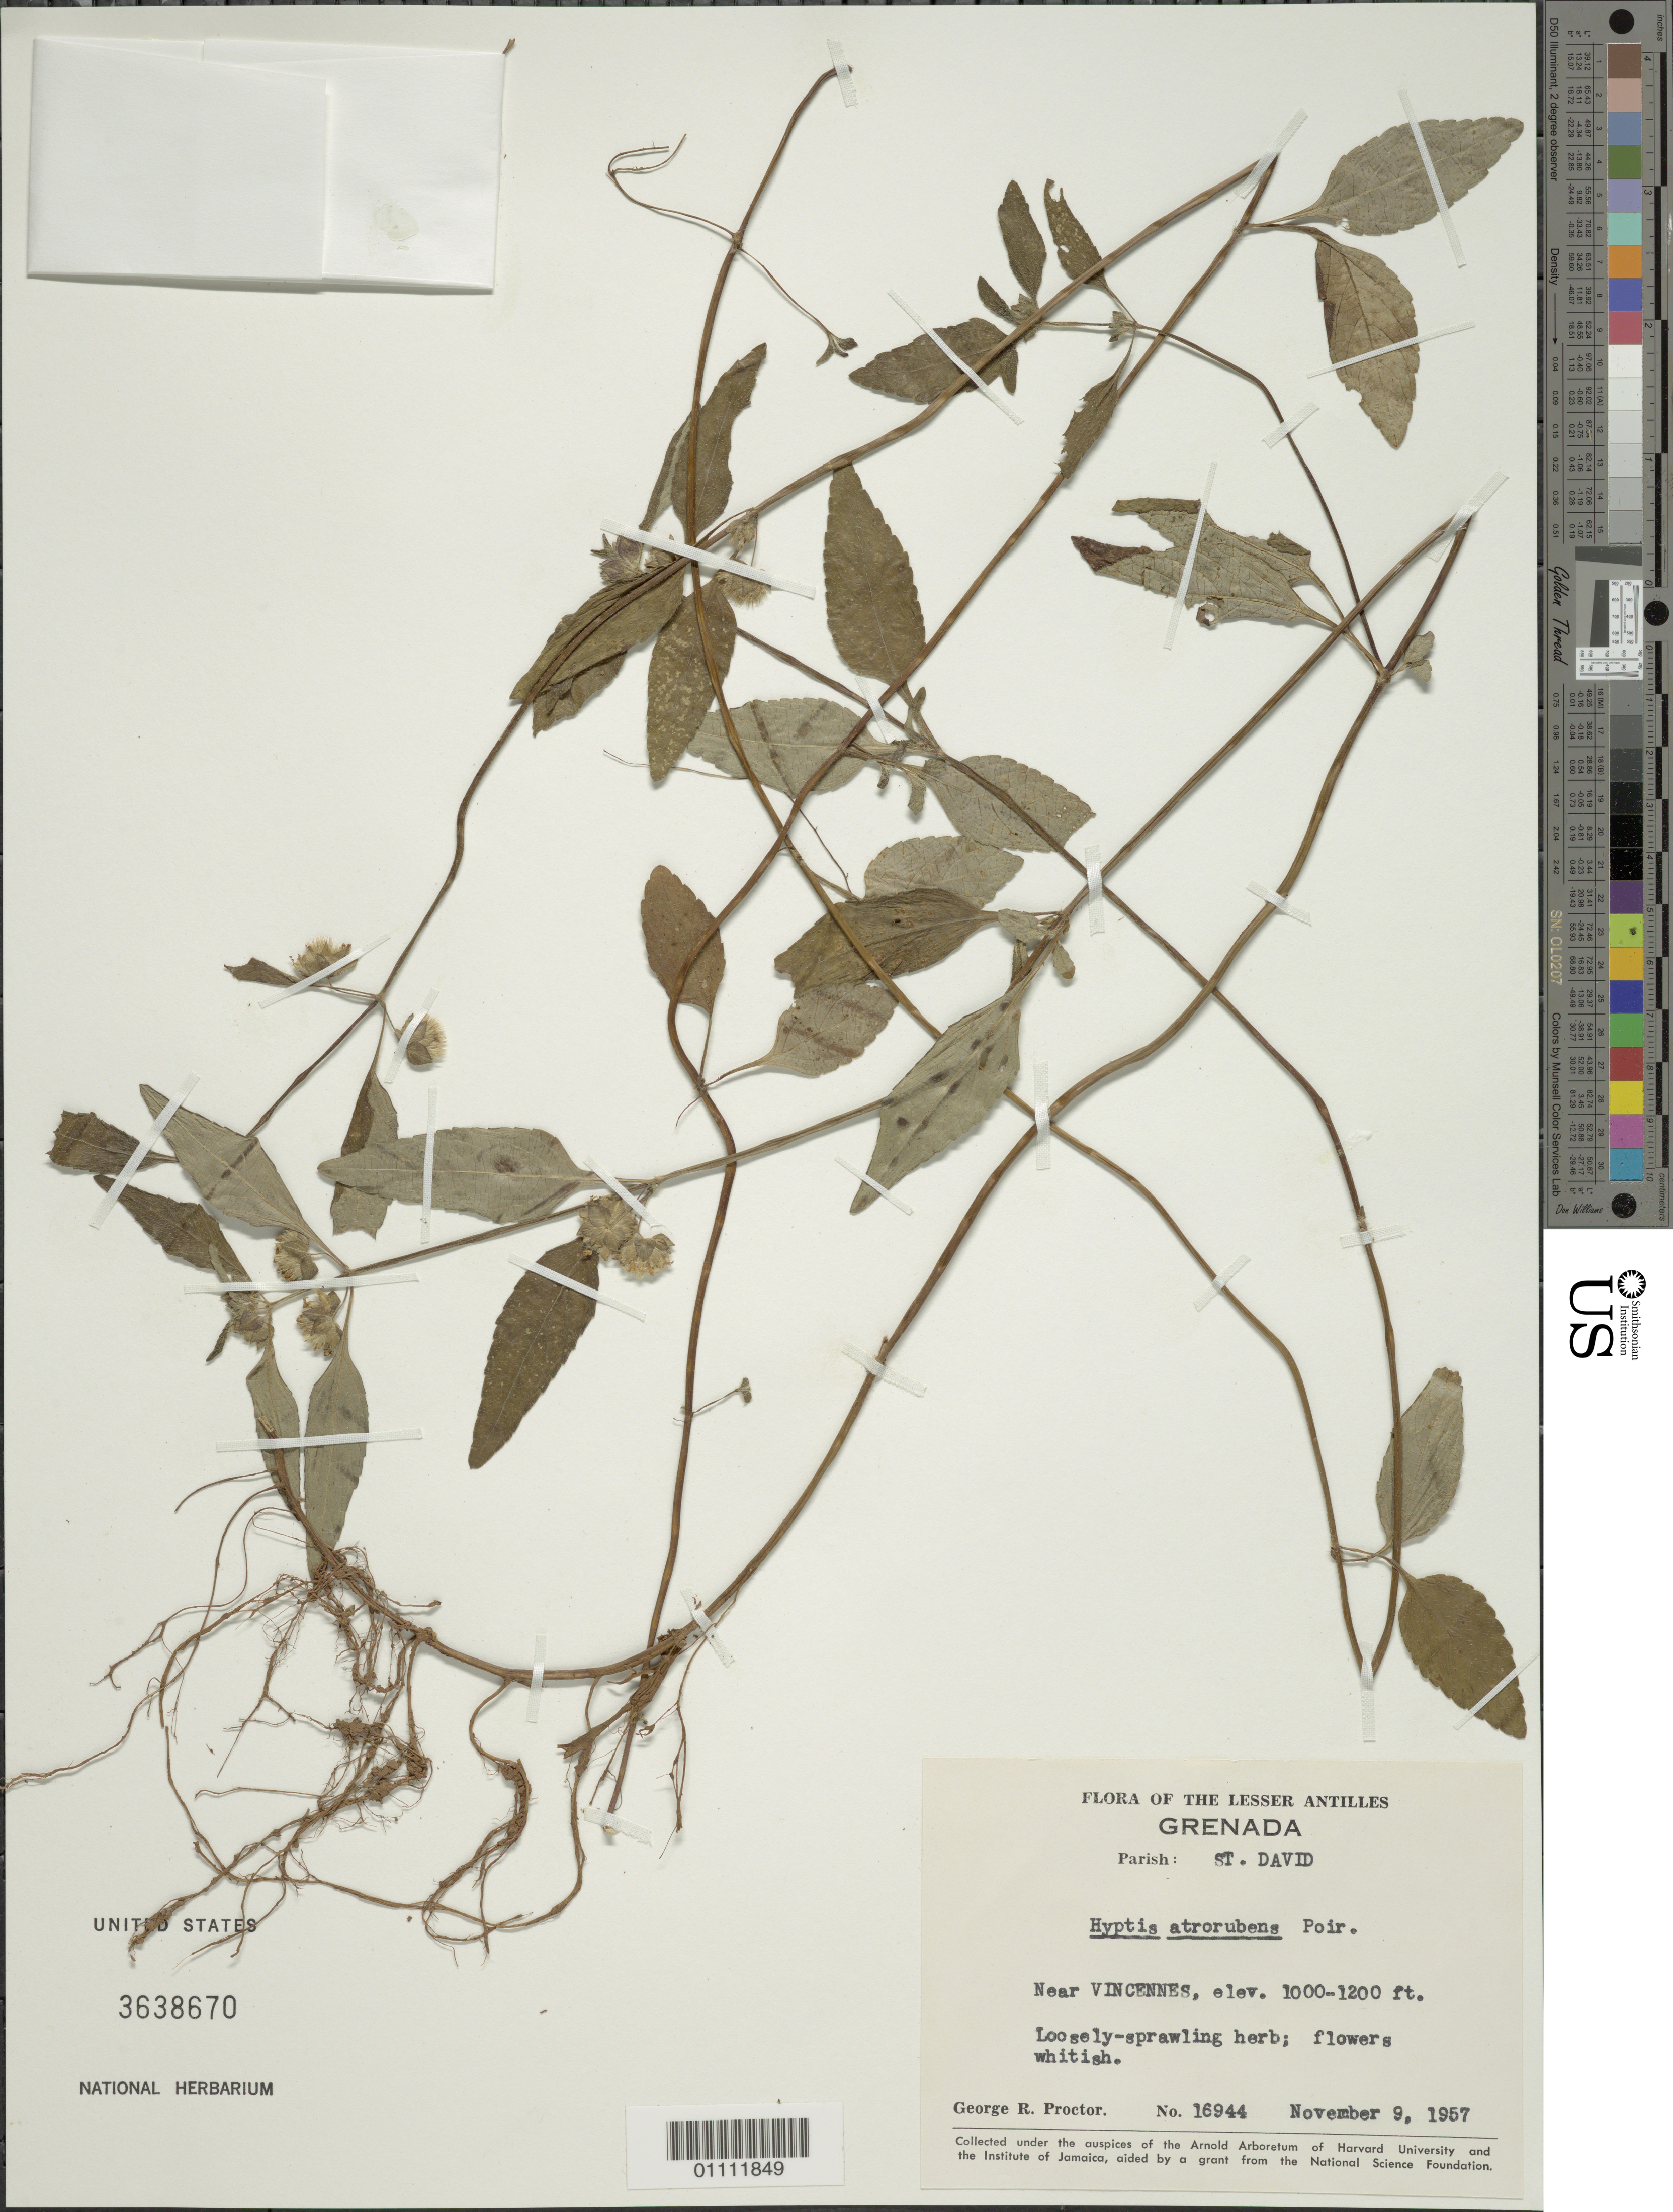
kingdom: Plantae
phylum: Tracheophyta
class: Magnoliopsida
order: Lamiales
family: Lamiaceae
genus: Hyptis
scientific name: Hyptis atrorubens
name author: Poit.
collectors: G. R. Proctor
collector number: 16944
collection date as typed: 09 Nov 1957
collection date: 1957-11-09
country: Grenada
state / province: Saint David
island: Grenada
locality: Vincennes, near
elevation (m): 305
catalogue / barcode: US 3638670